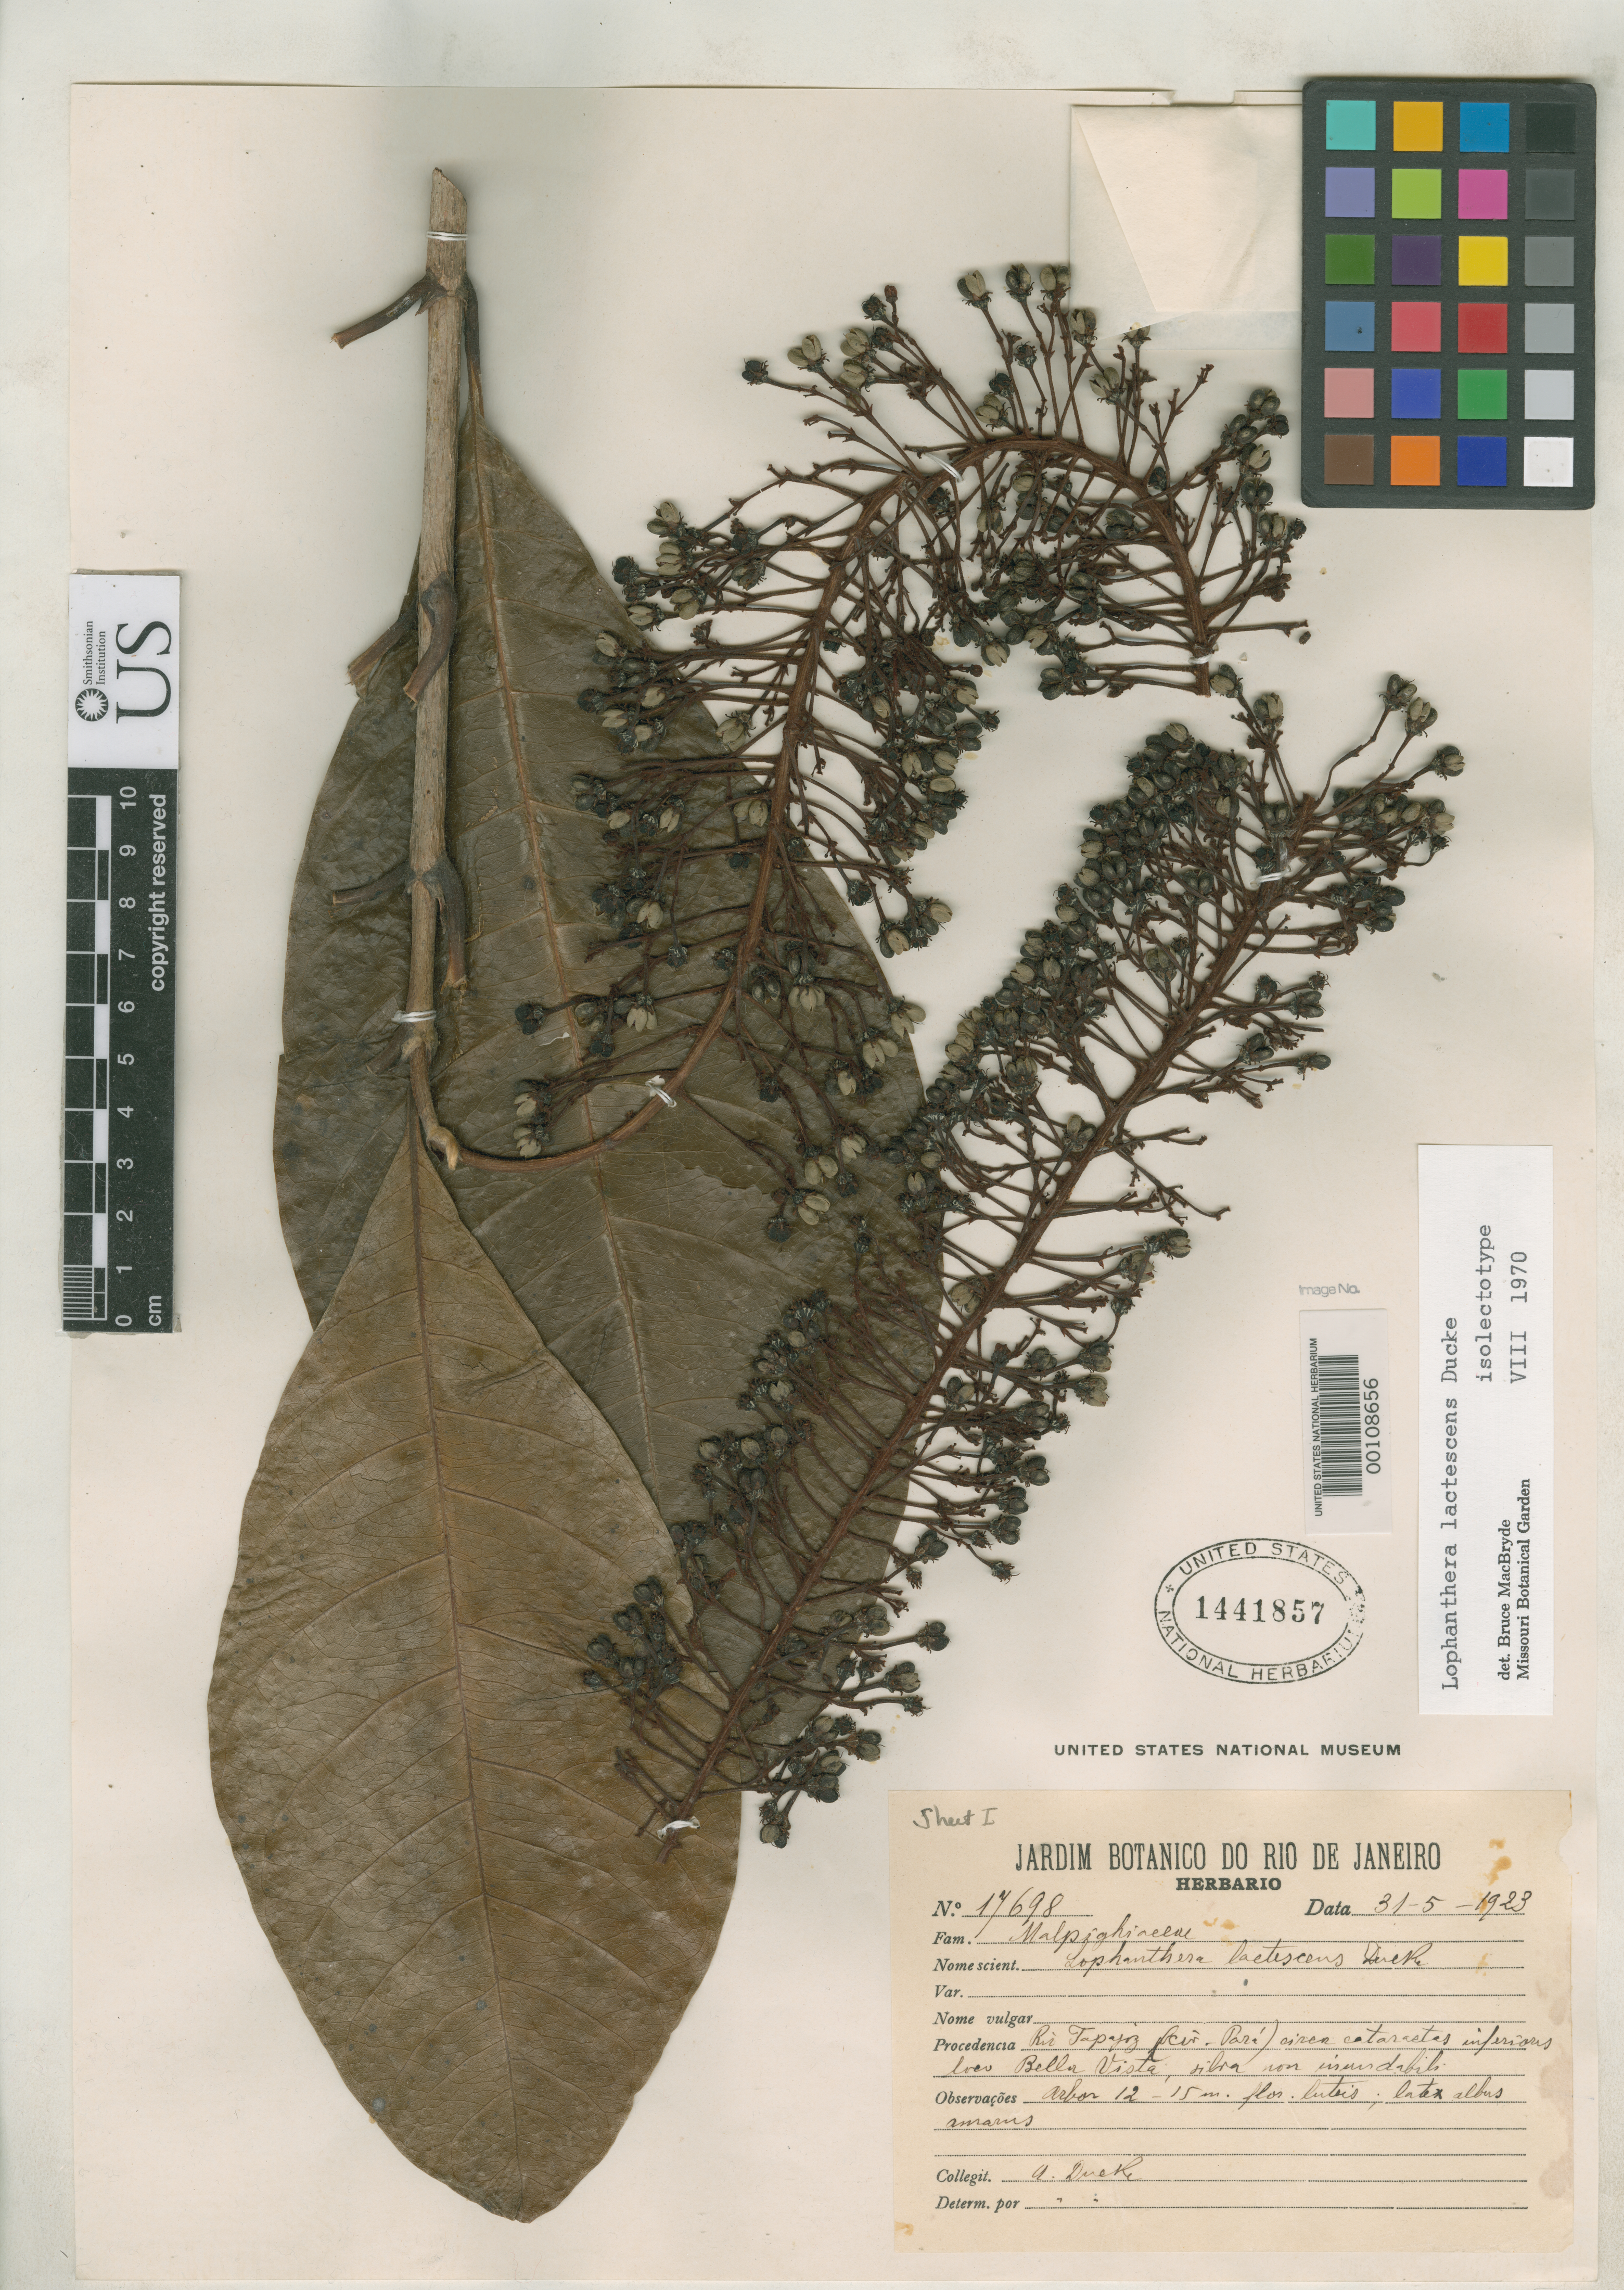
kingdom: Plantae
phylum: Tracheophyta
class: Magnoliopsida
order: Malpighiales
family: Malpighiaceae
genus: Lophanthera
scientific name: Lophanthera lactescens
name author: Ducke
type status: Isotype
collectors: A. Ducke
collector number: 17698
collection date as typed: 31 May 1923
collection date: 1923-05-31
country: Brazil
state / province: Pará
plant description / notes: Specimen annotated by B. MacBryde (1970) as "isolectotype"; lectotpyification apparently ined. (and probably unnecessary).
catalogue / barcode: US 1441857